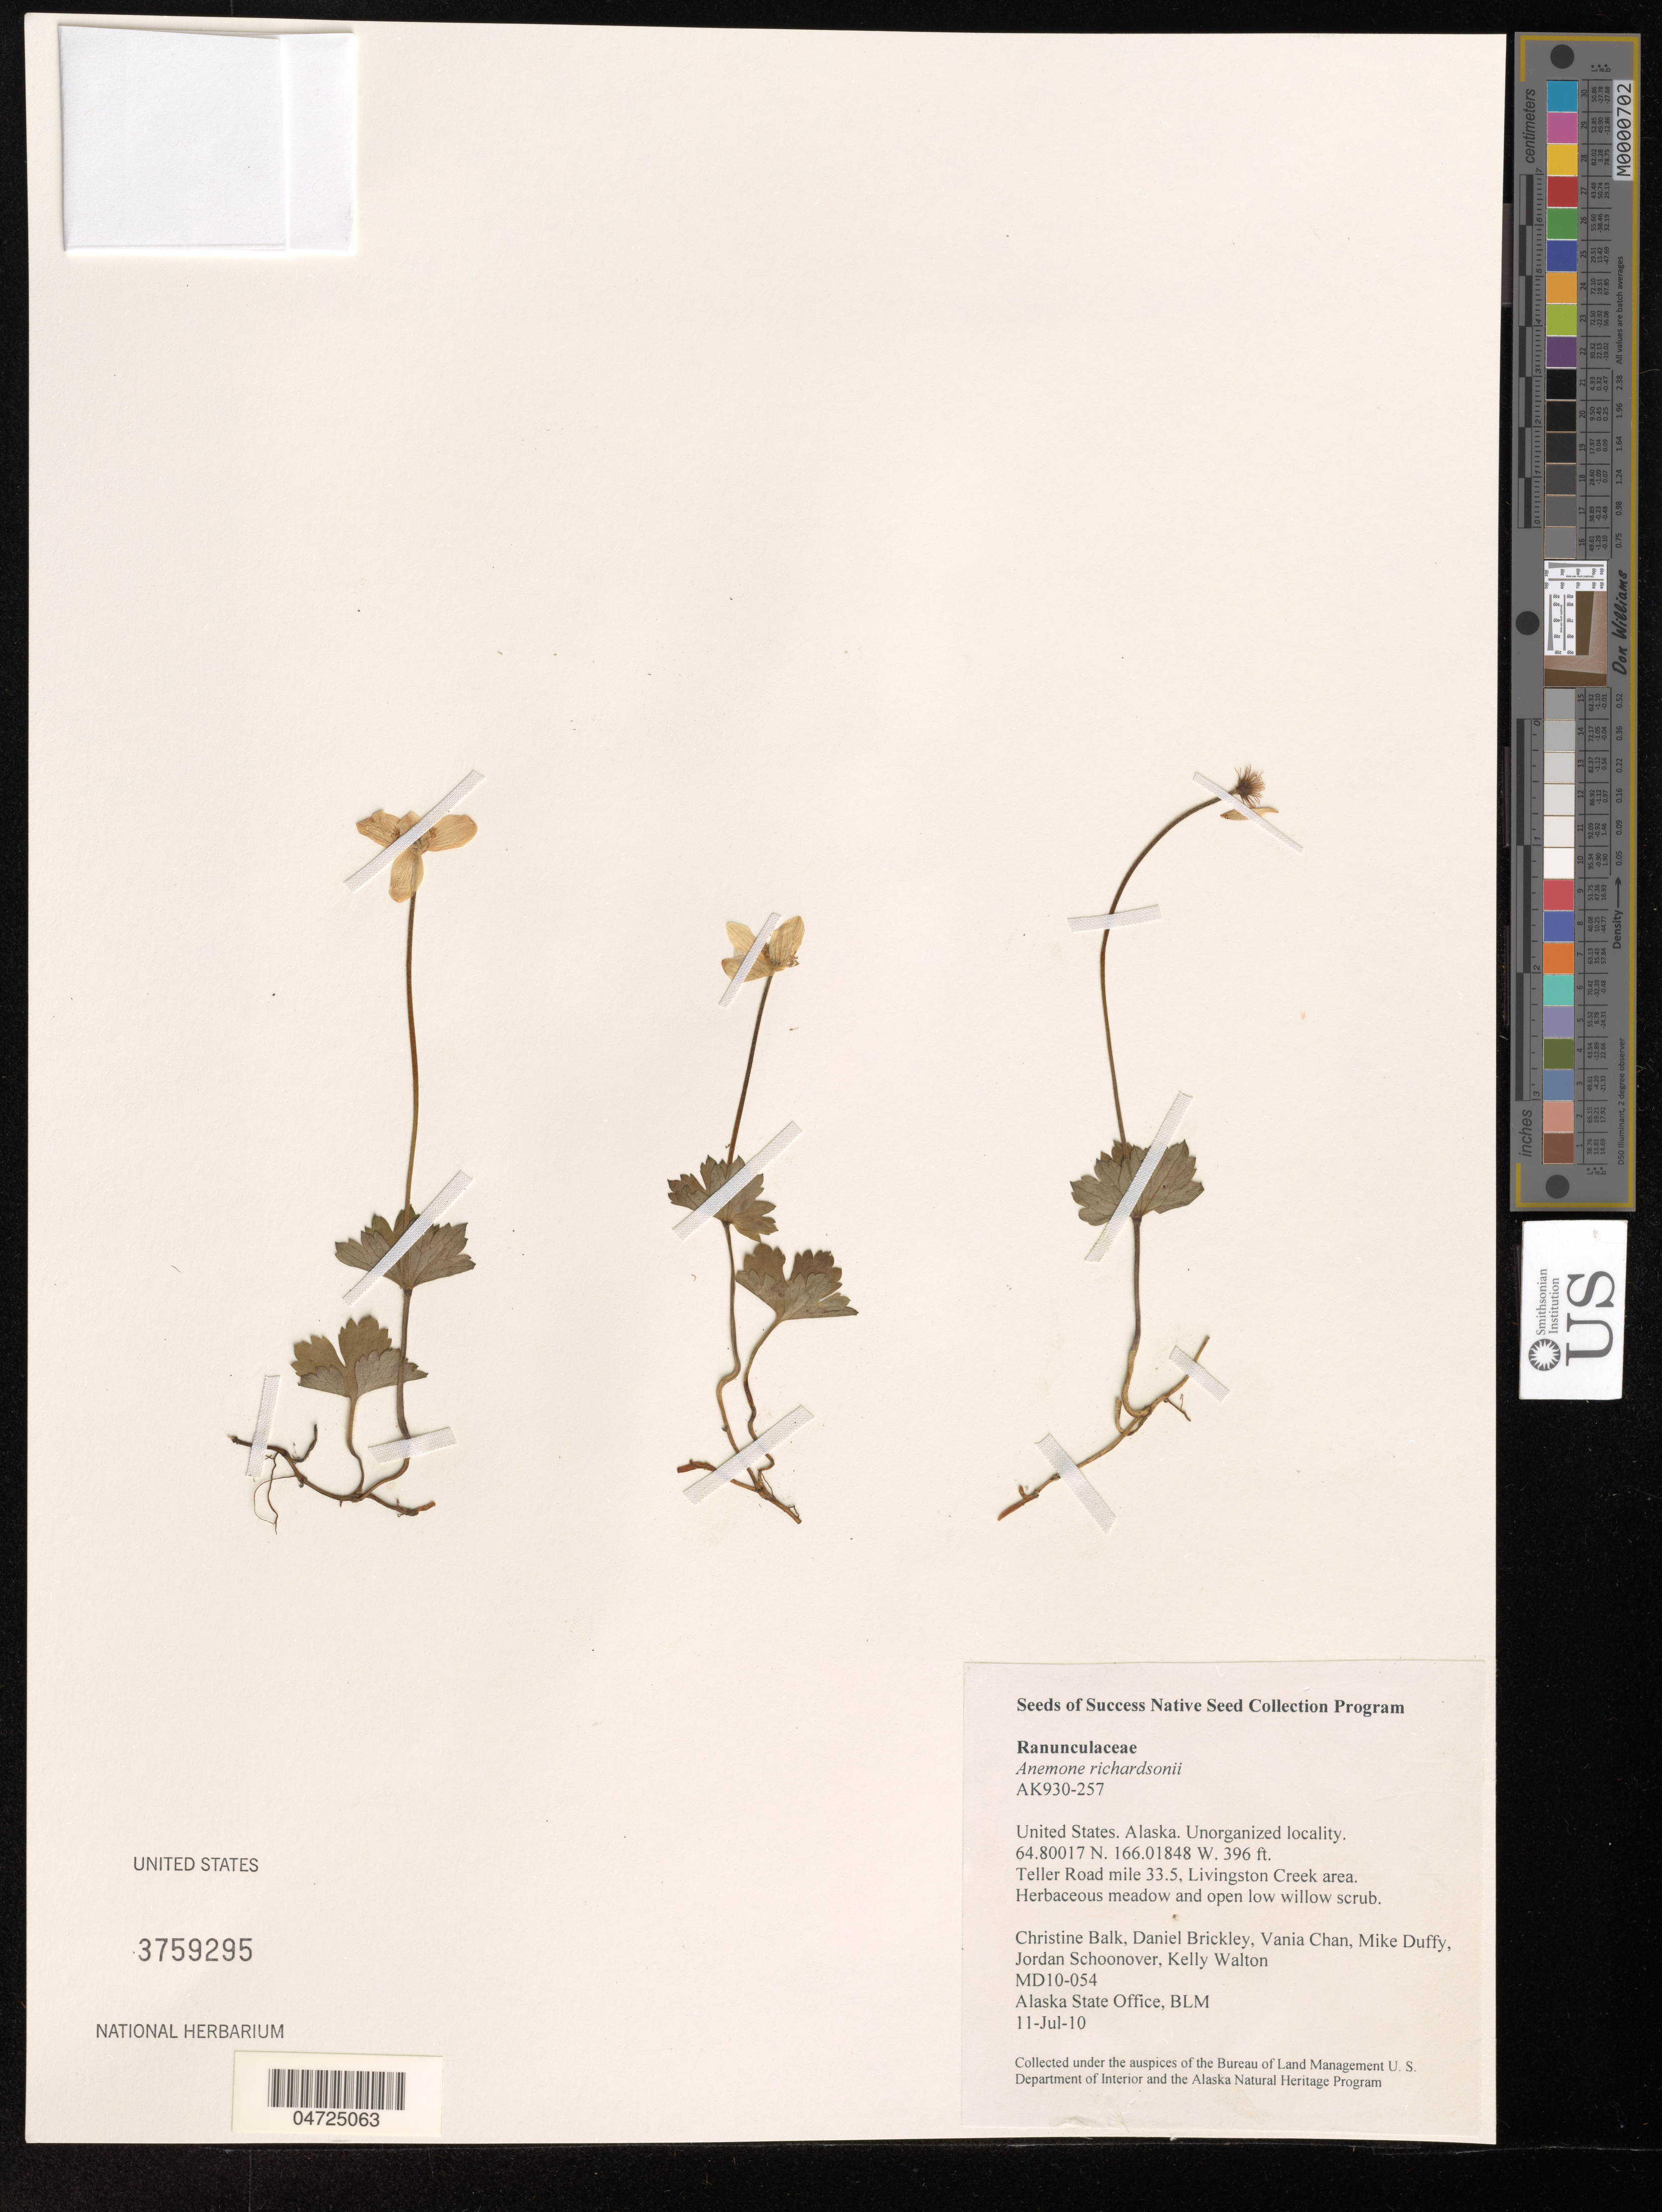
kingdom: Plantae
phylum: Tracheophyta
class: Magnoliopsida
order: Ranunculales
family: Ranunculaceae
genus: Anemone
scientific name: Anemone richardsonii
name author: Hook.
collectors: C. Balk, D. Brickley, V. Chan, M. Duffy & et al.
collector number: MD10-054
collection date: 2010-07-11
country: United States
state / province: Alaska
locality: Teller Road mile 33.5, Livingston Creek area.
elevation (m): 121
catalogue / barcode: US 3759295